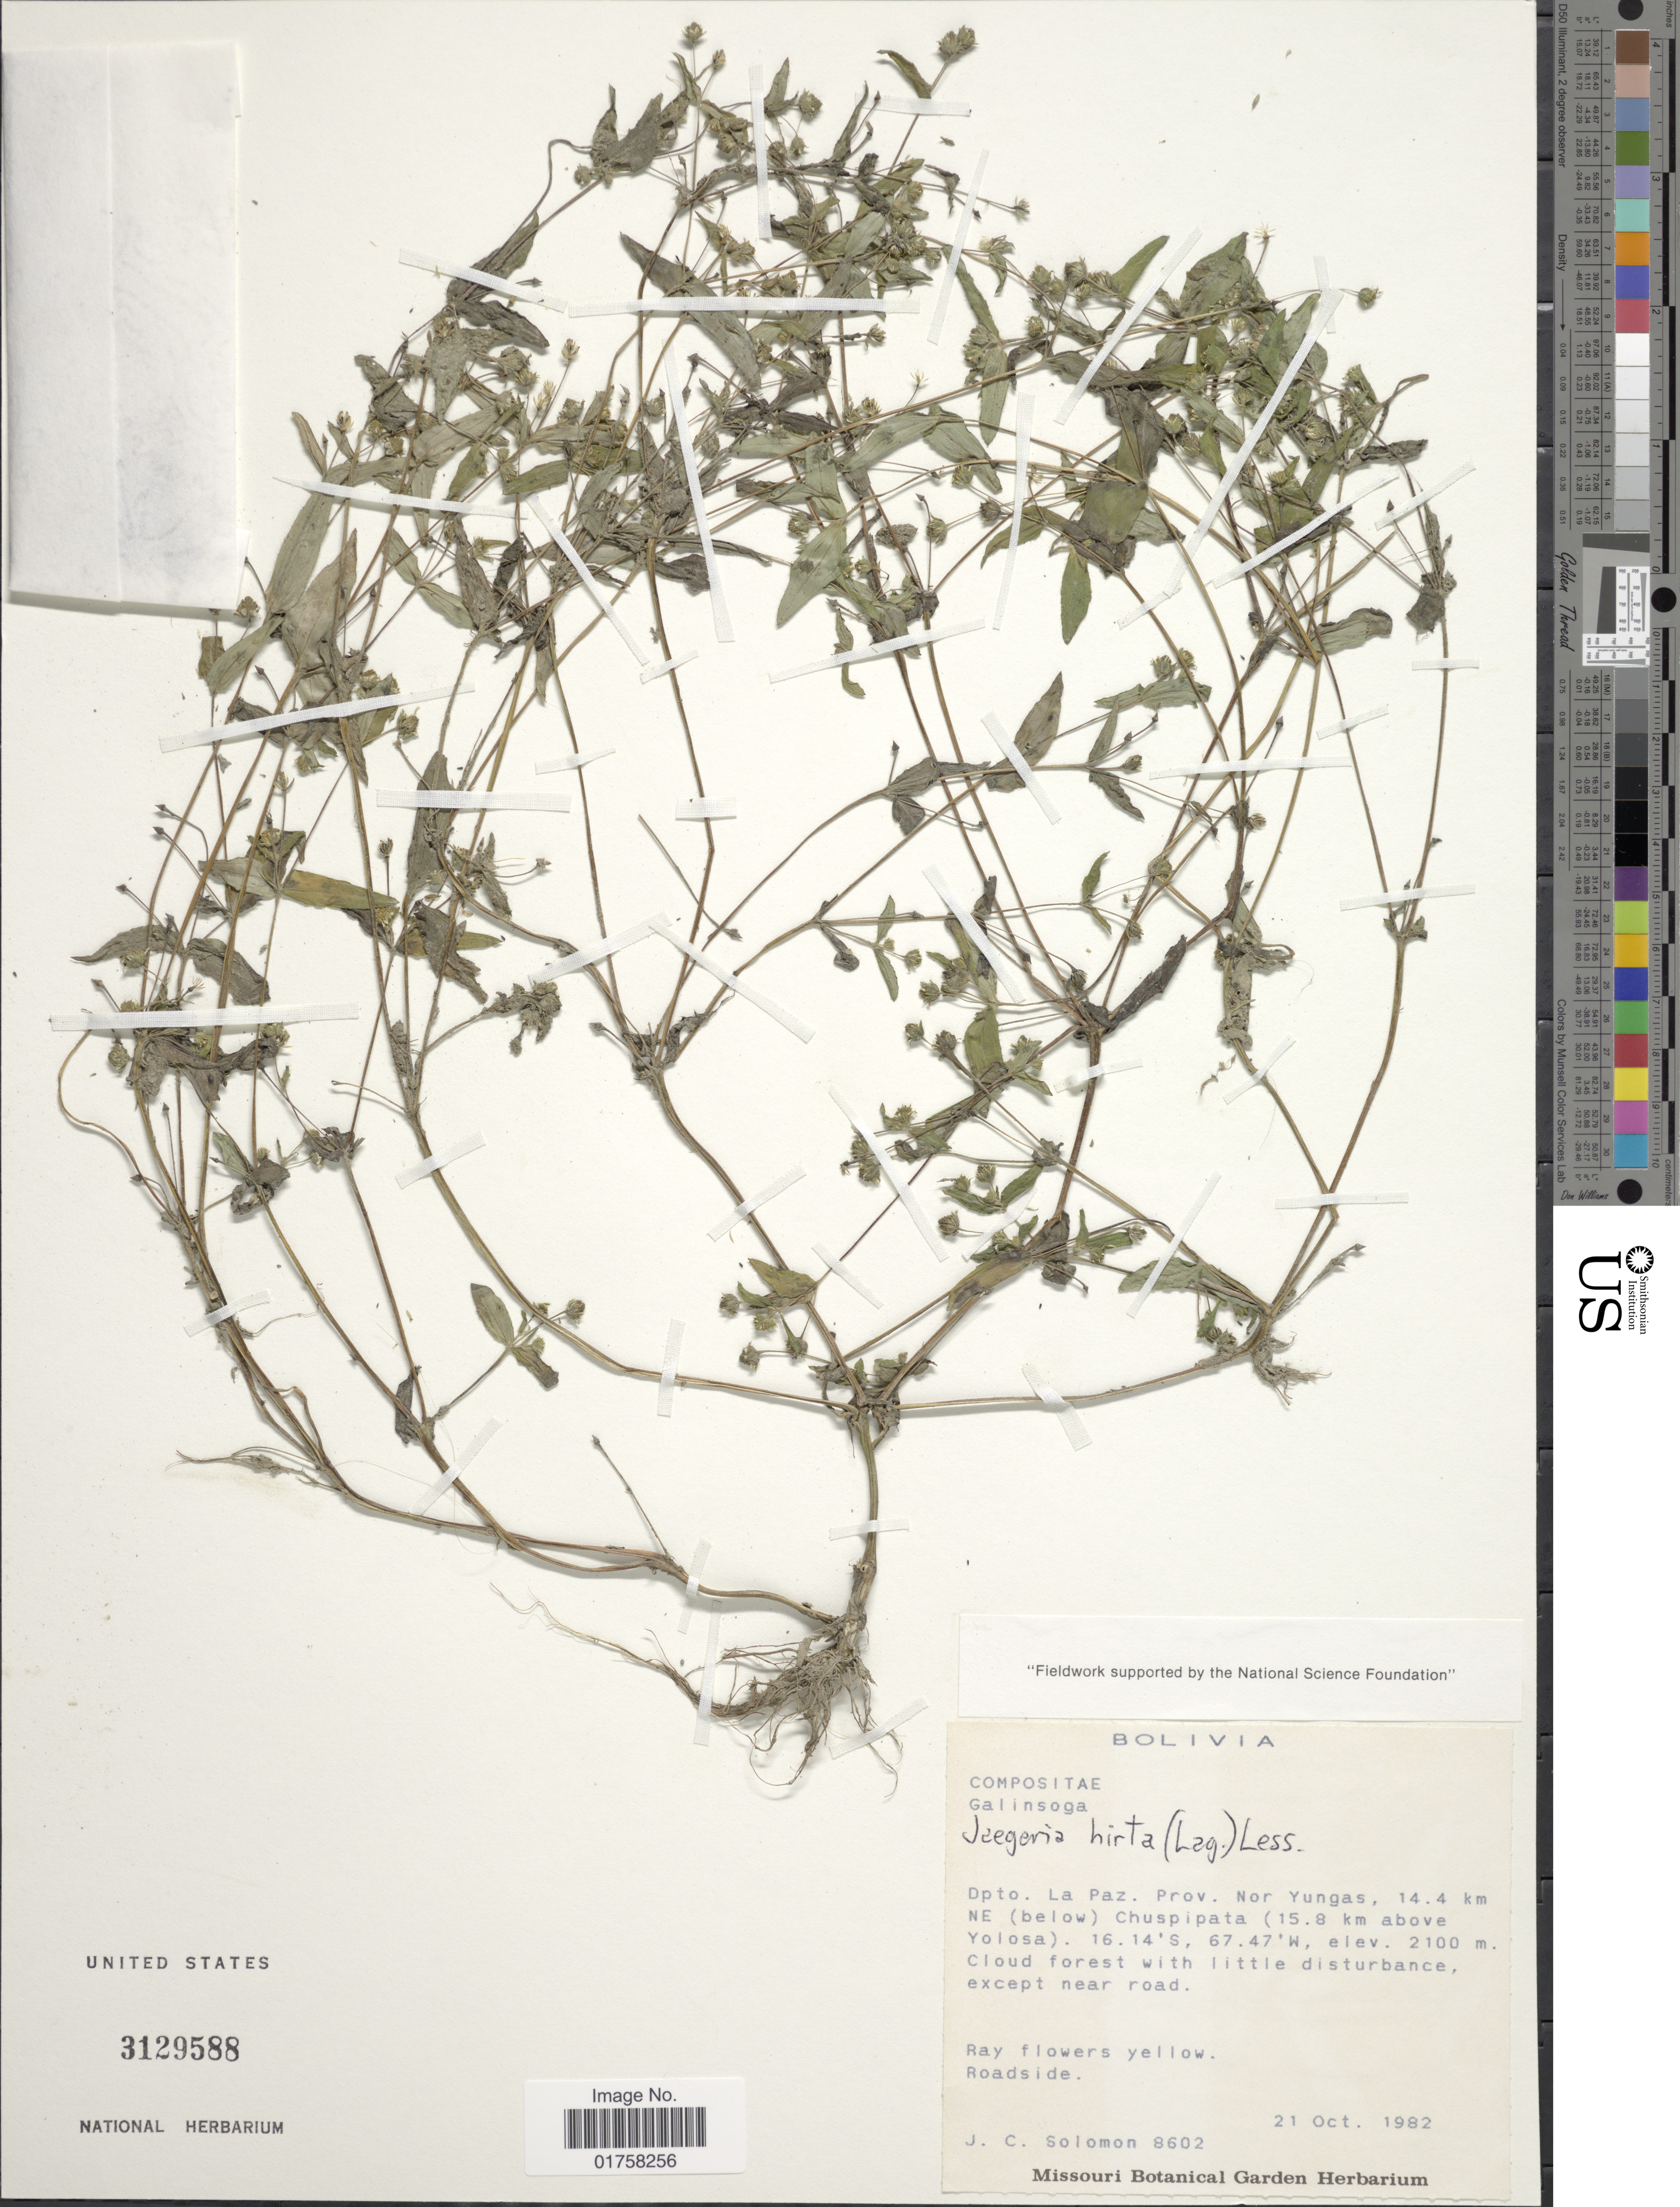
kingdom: Plantae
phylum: Tracheophyta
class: Magnoliopsida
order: Asterales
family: Asteraceae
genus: Jaegeria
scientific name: Jaegeria hirta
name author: (Lag.) Less.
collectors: J. C. Solomon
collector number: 8602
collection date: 1982-10-21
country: Bolivia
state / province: La Paz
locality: Prov. Nor Yungas, 14.4 km NE (below) Chuspipata (15.8 km above Yolosa)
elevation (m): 2100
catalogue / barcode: US 3129588